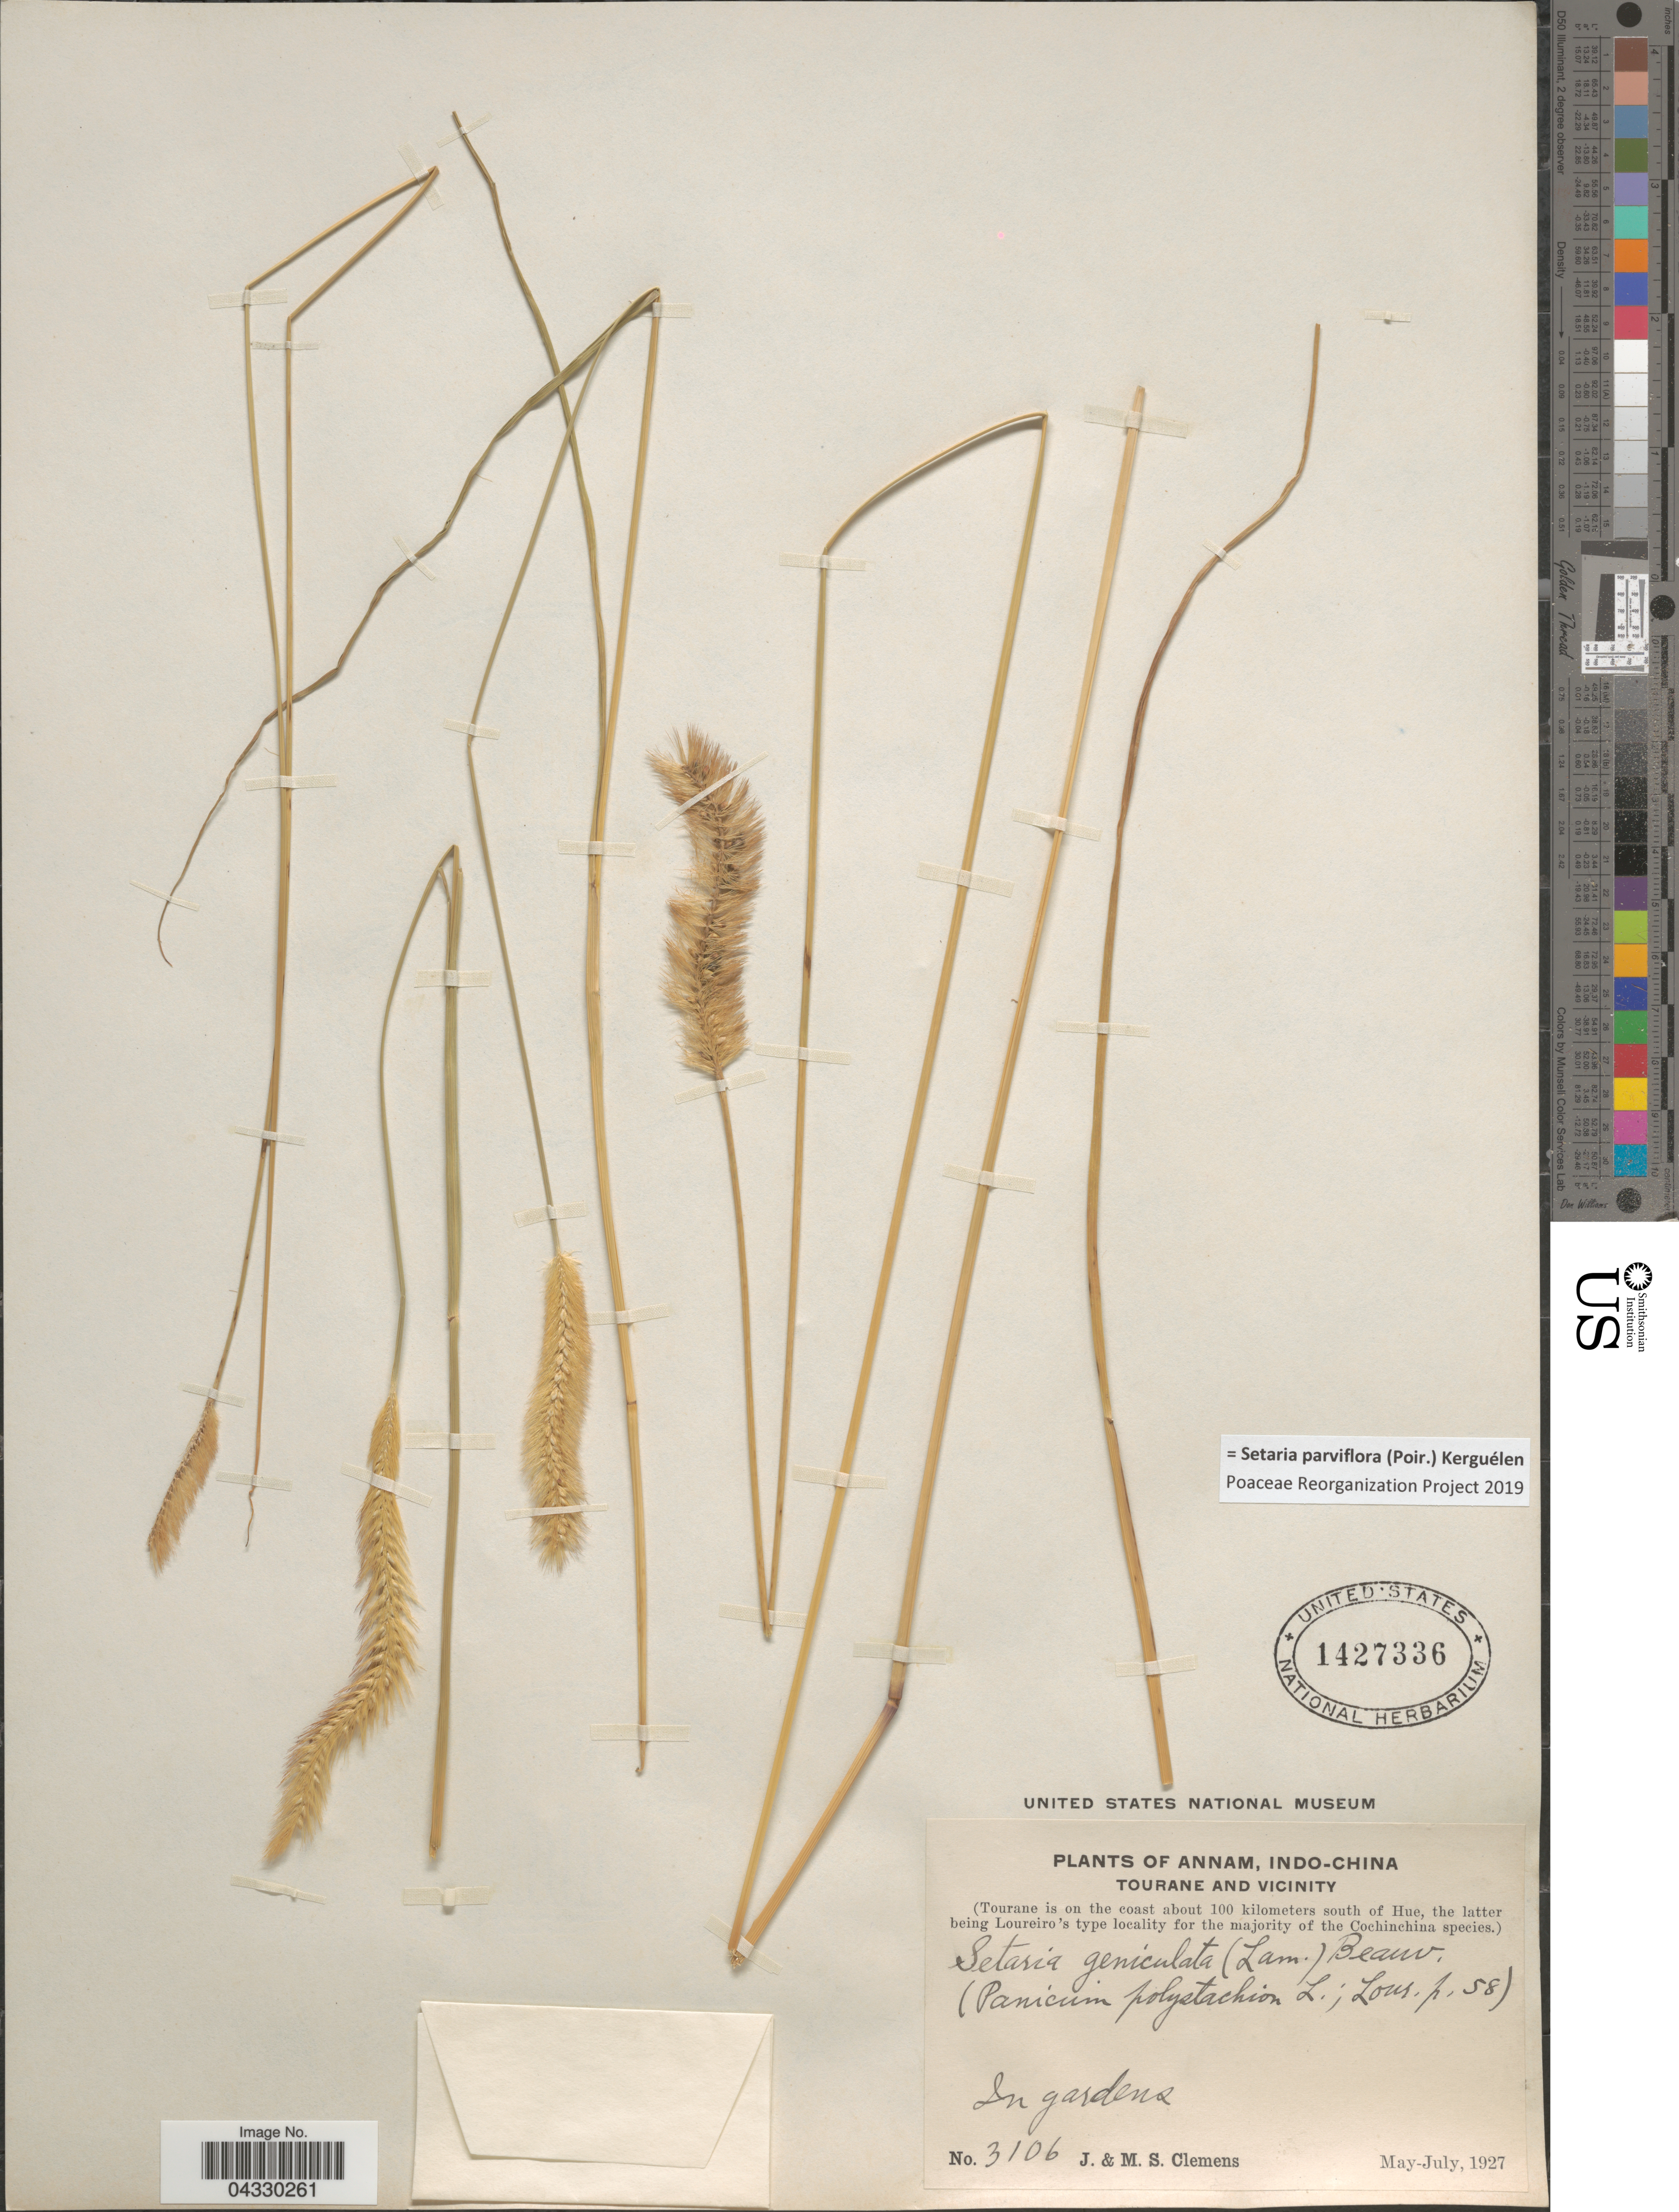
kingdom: Plantae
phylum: Tracheophyta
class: Liliopsida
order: Poales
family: Poaceae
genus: Setaria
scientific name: Setaria parviflora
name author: (Poir.) Kerguélen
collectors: J. Clemens & M. S. Clemens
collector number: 3106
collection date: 1927-05/1927-07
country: Vietnam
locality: Annam, Indo-China. Tourane and Vicinity. (Tourane is on the coast about 100 kilometers south of Hue). In gardens.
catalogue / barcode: US 1427336